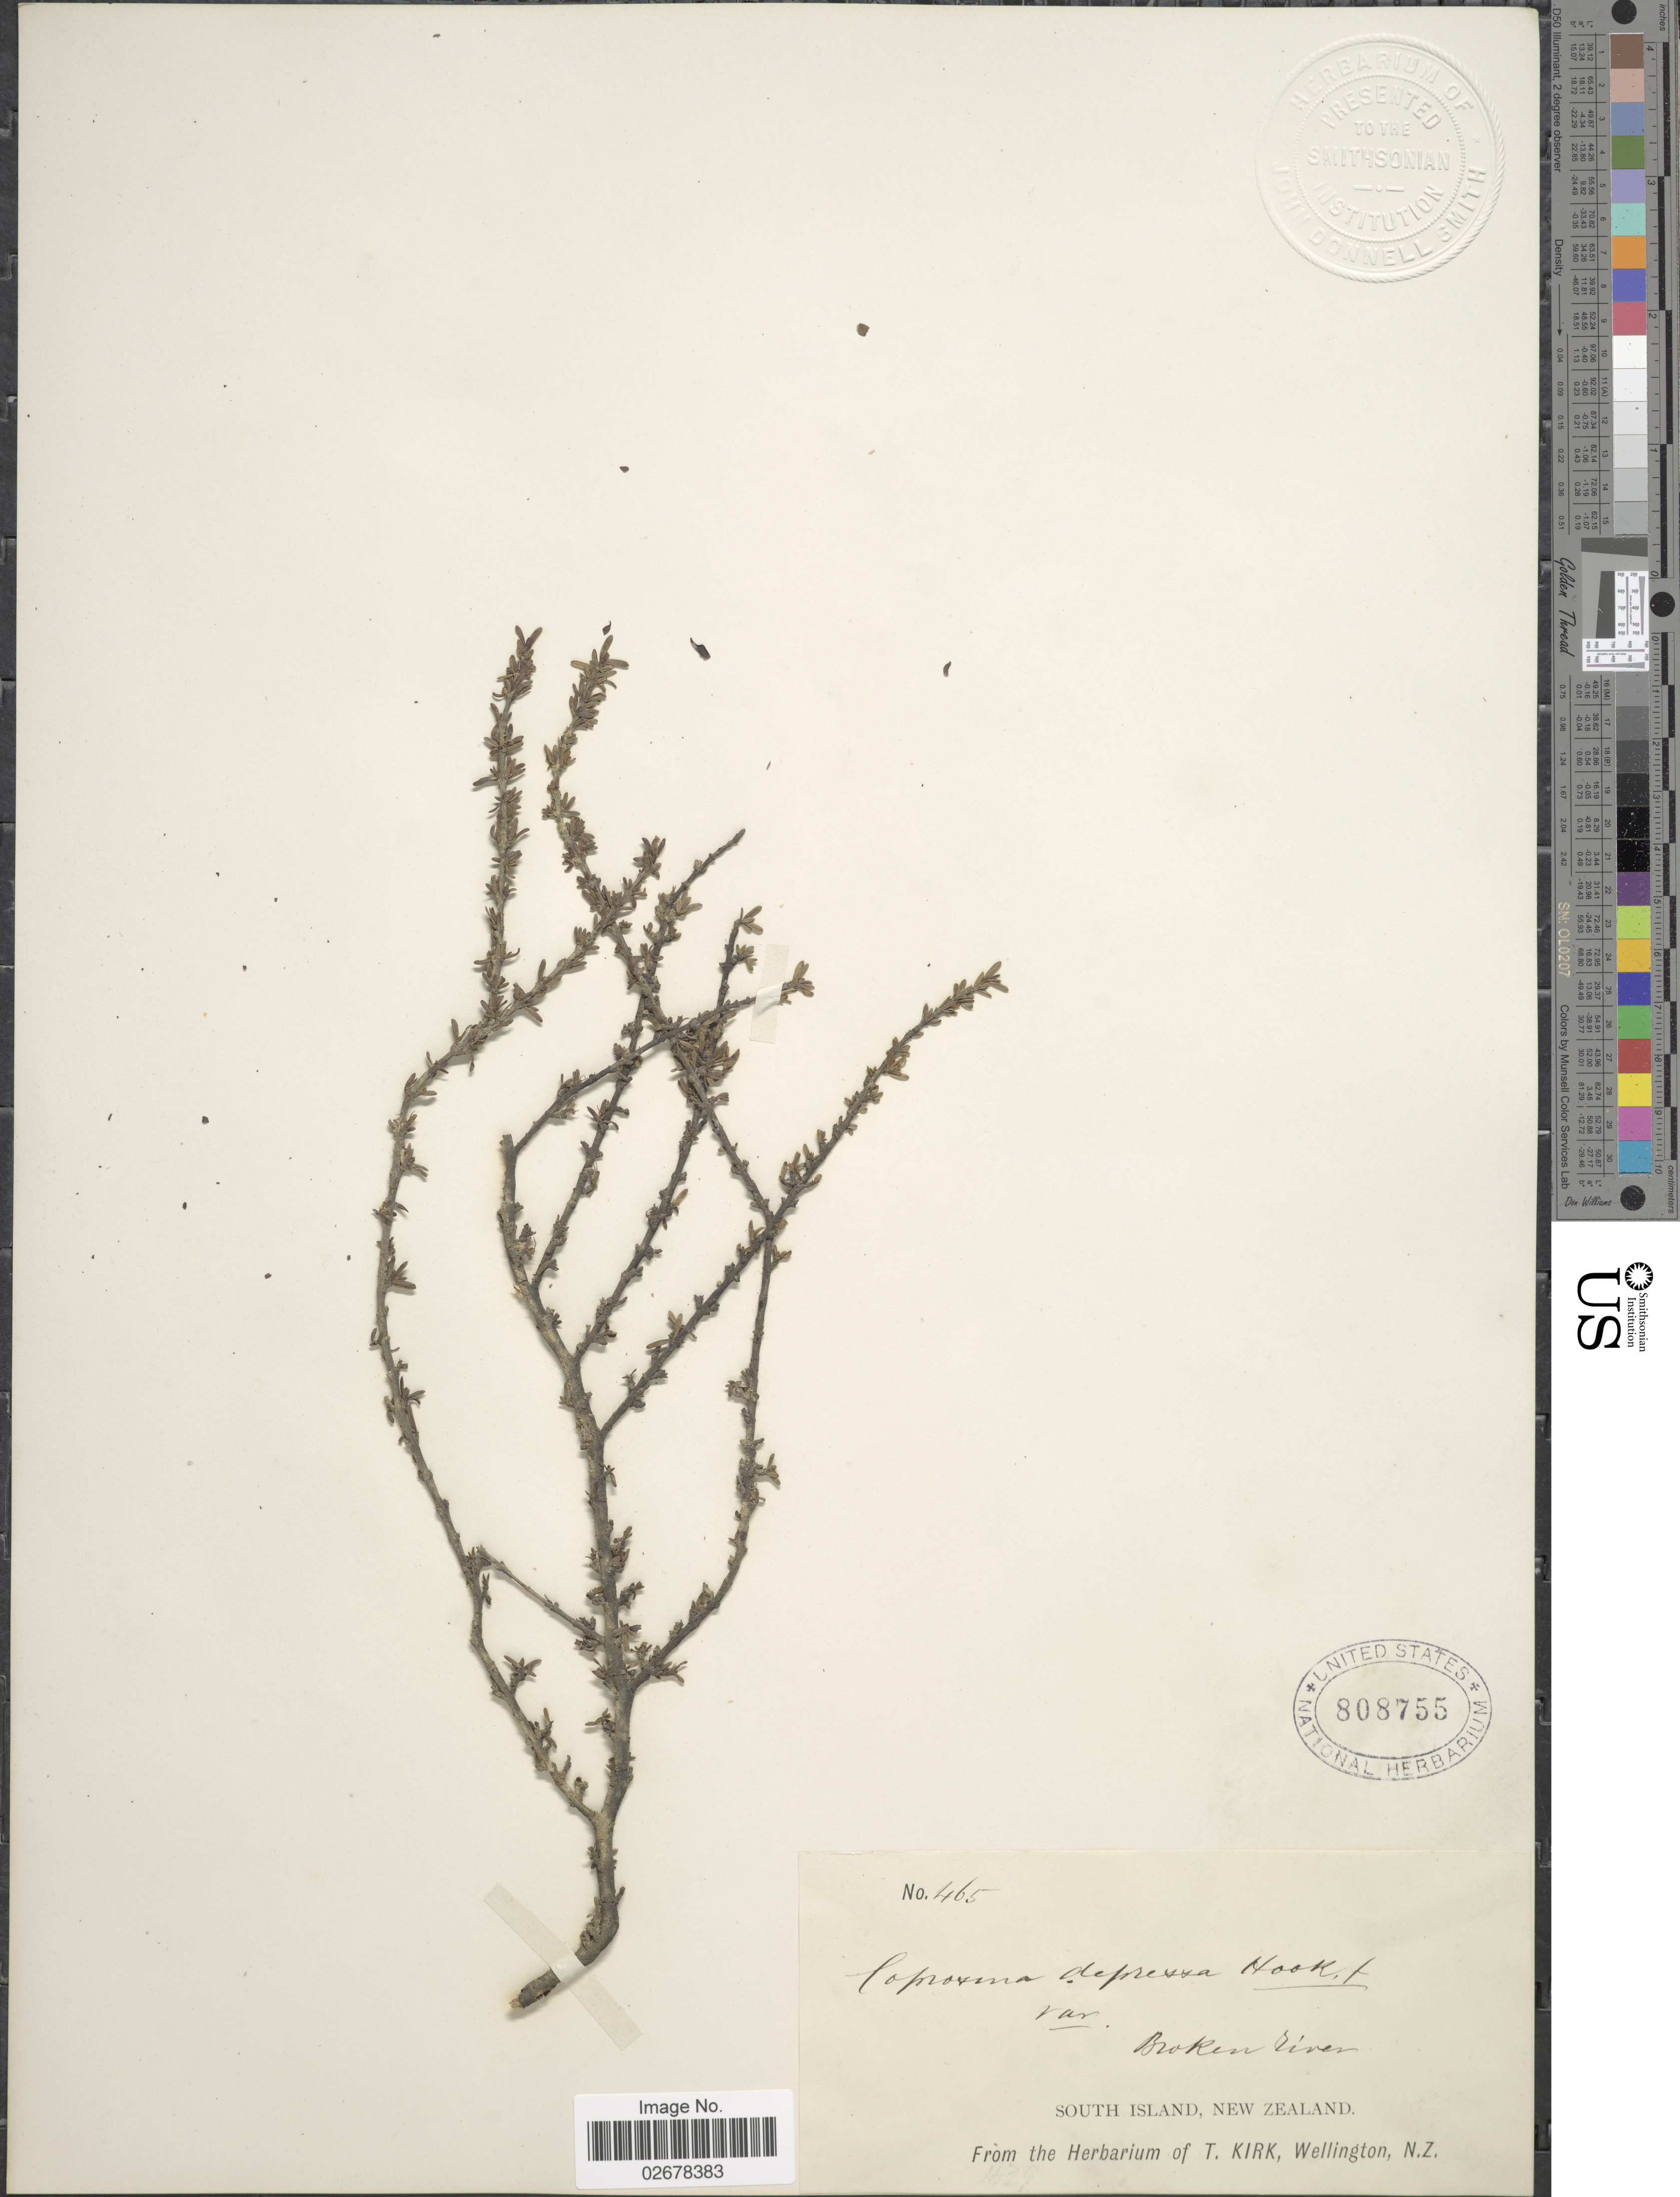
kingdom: Plantae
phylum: Tracheophyta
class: Magnoliopsida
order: Gentianales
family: Rubiaceae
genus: Coprosma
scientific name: Coprosma depressa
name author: Colenso & Hook. f.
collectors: ex herb. T. Kirk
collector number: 465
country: New Zealand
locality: Broken river, South Island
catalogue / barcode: US 808755